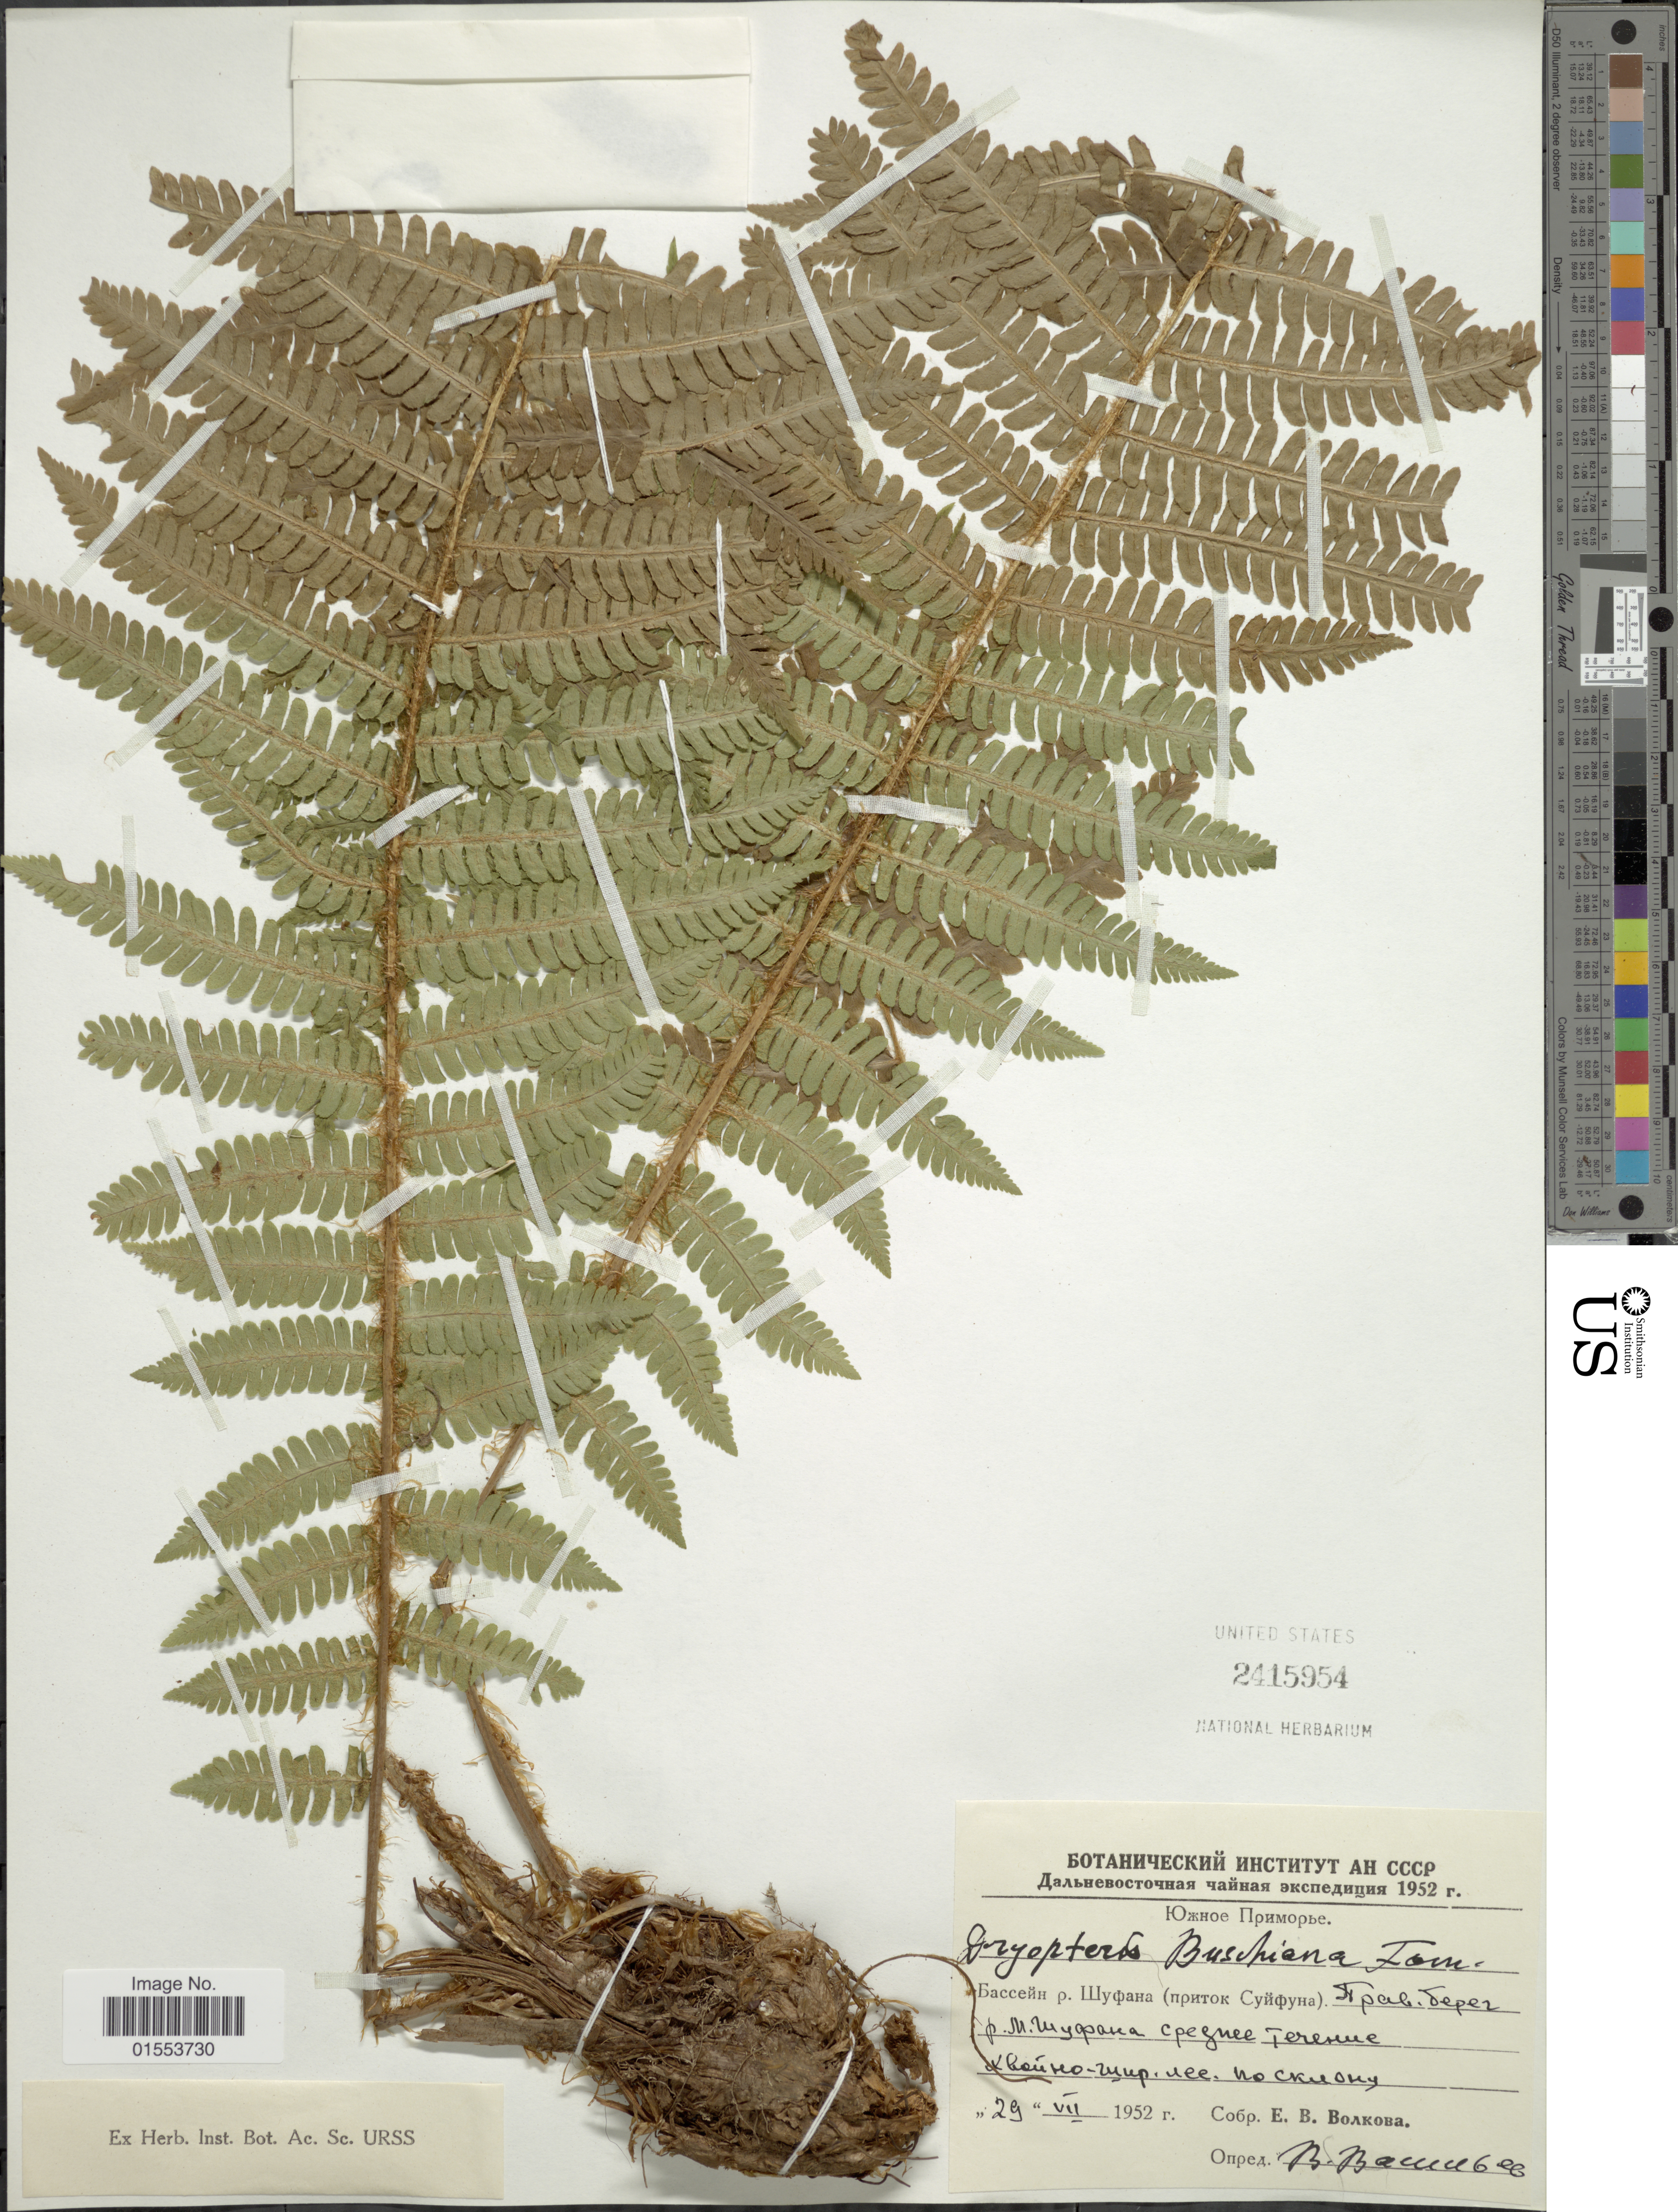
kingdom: Plantae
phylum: Tracheophyta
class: Polypodiopsida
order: Polypodiales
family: Dryopteridaceae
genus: Dryopteris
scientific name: Dryopteris buschiana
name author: Fomin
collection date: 1952-07-29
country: Russian Federation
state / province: Primorsky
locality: Right shore of river Shufan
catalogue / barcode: US 2415954